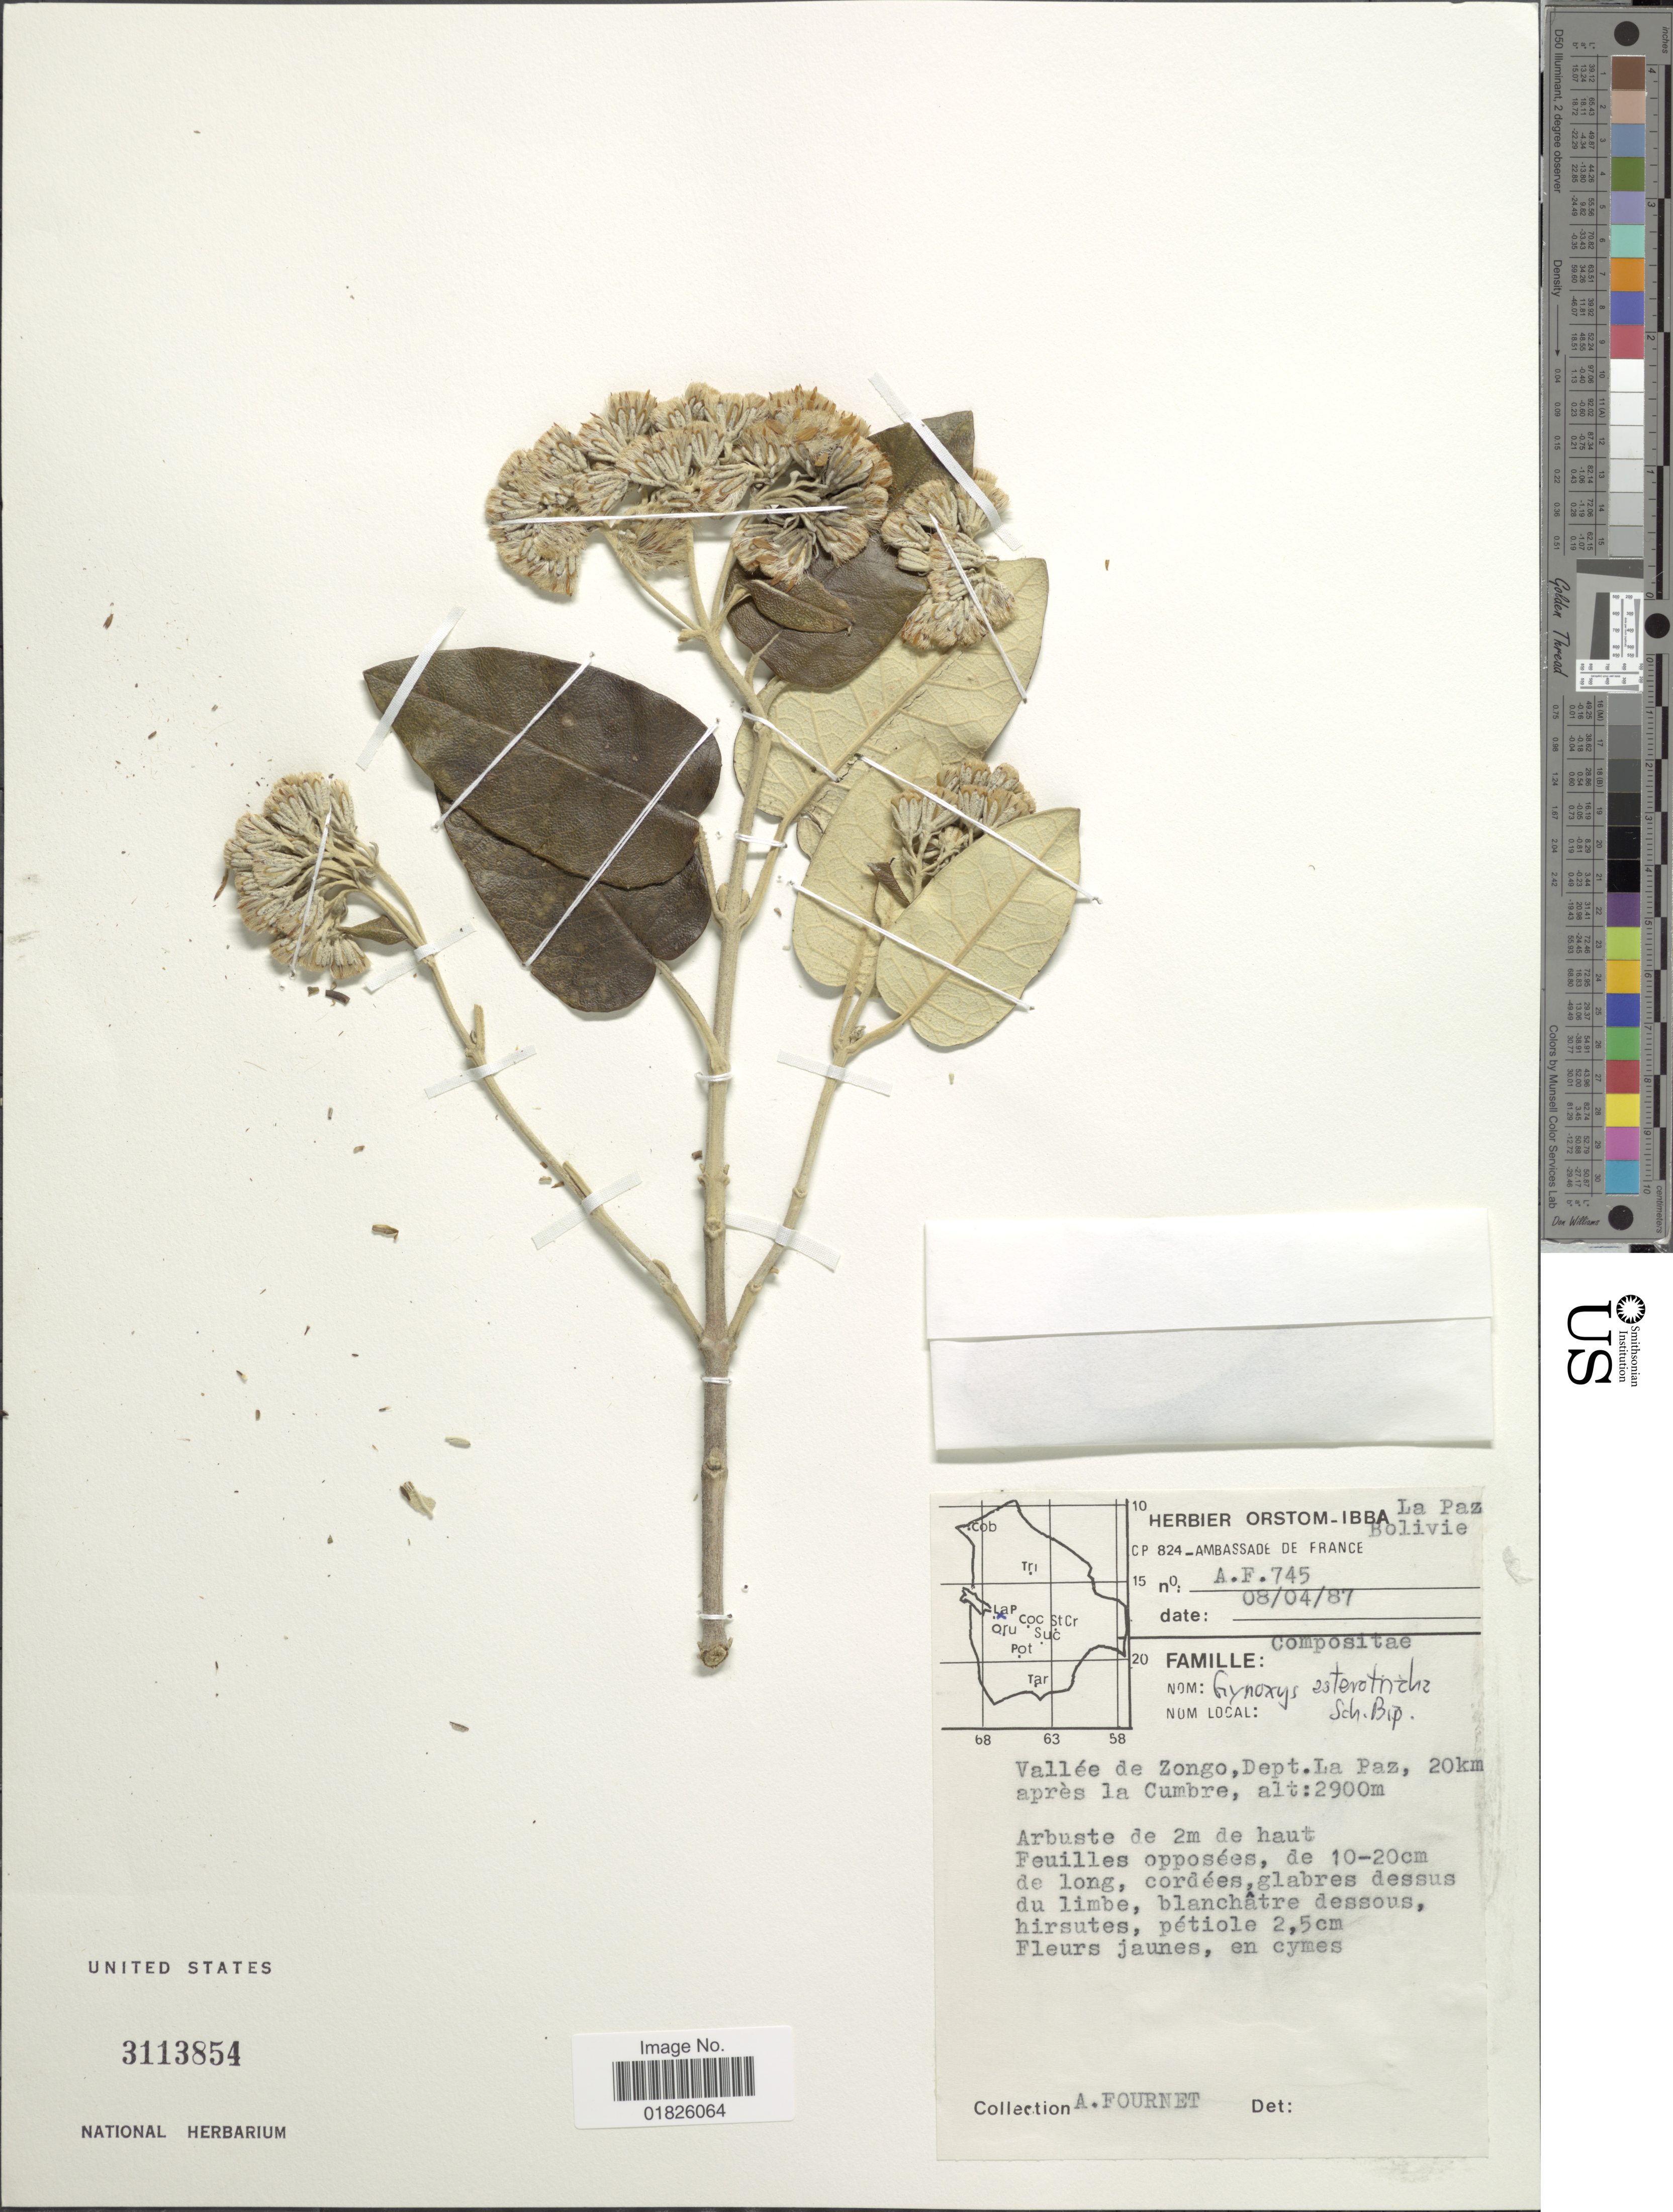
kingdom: Plantae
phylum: Tracheophyta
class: Magnoliopsida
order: Asterales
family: Asteraceae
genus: Gynoxys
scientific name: Gynoxys asterotricha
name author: Sch. Bip.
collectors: A. Fournet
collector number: A.F. 745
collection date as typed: Transcribed d/m/y: 8/4/87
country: Bolivia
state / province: La Paz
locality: Vallee de Zongo, 20km apres la Cumbre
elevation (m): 2900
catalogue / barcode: US 3113854